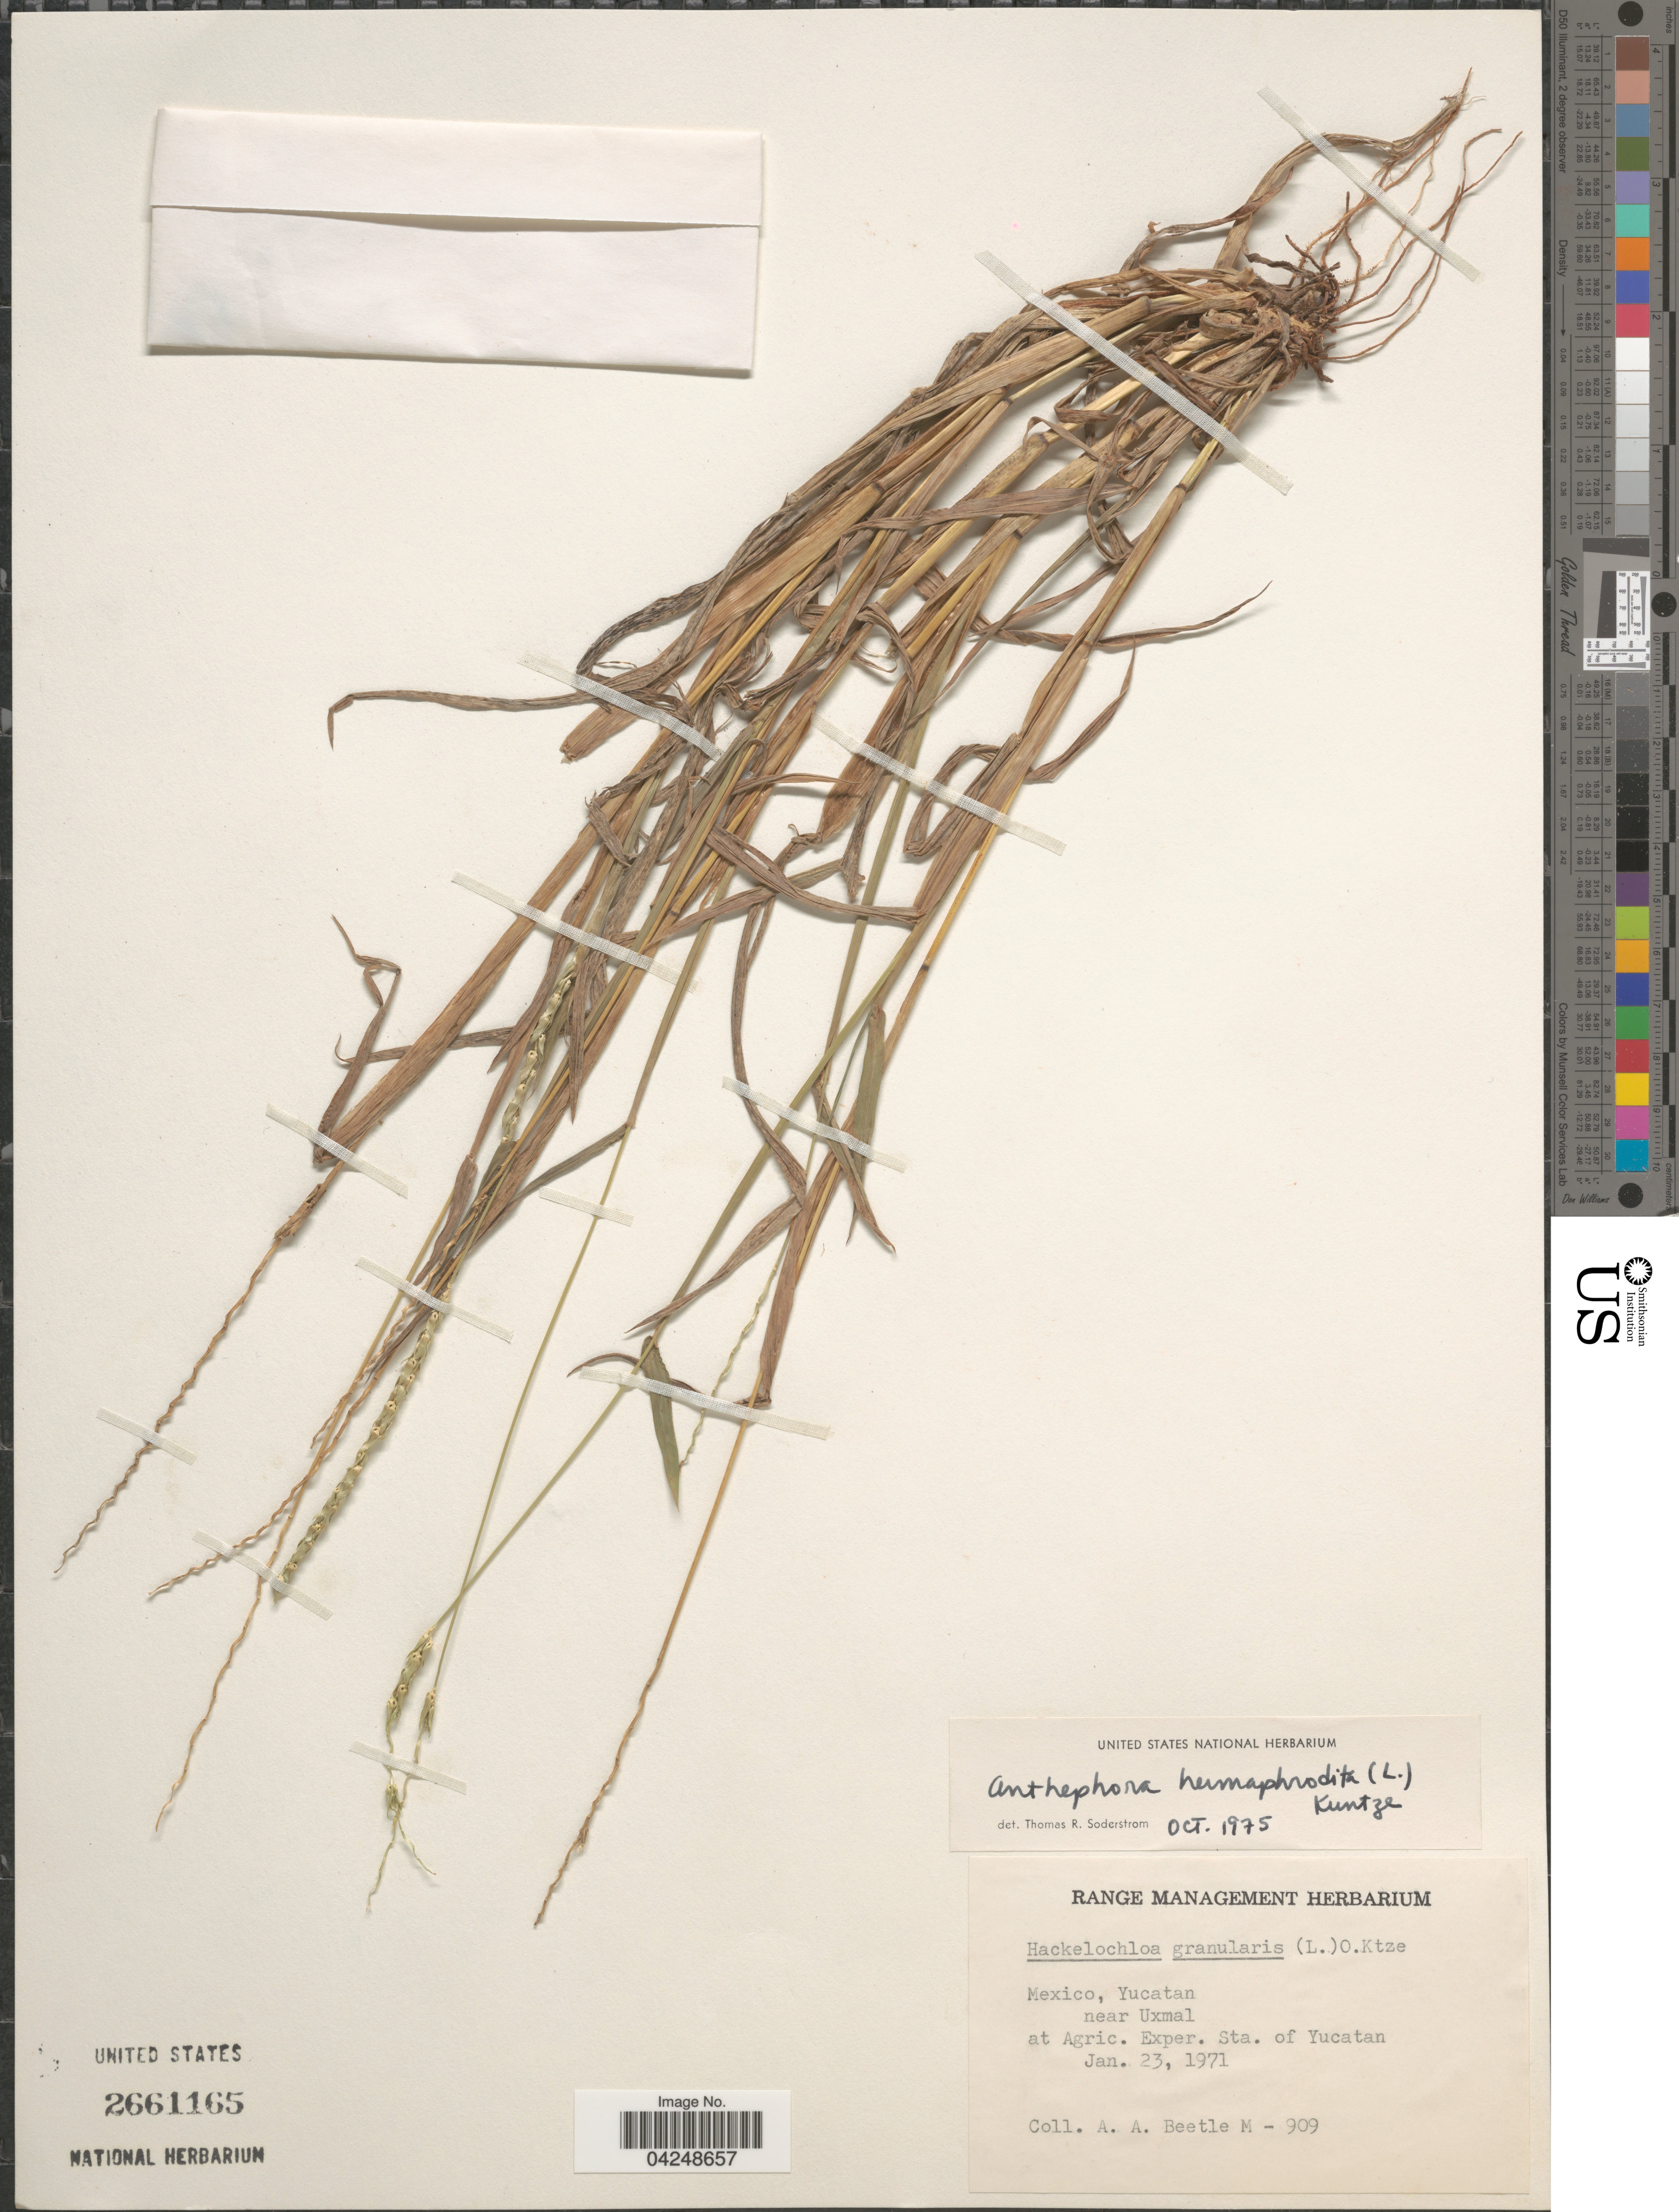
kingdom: Plantae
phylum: Tracheophyta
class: Liliopsida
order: Poales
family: Poaceae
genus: Anthephora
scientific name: Anthephora hermaphrodita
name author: (L.) Kuntze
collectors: A. A. Beetle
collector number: M-909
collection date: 1971-01-23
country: Mexico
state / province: Yucatán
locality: Yucatan near Uxmal at Agric. Exper. Sta. of Yucatan.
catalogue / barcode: US 2661165